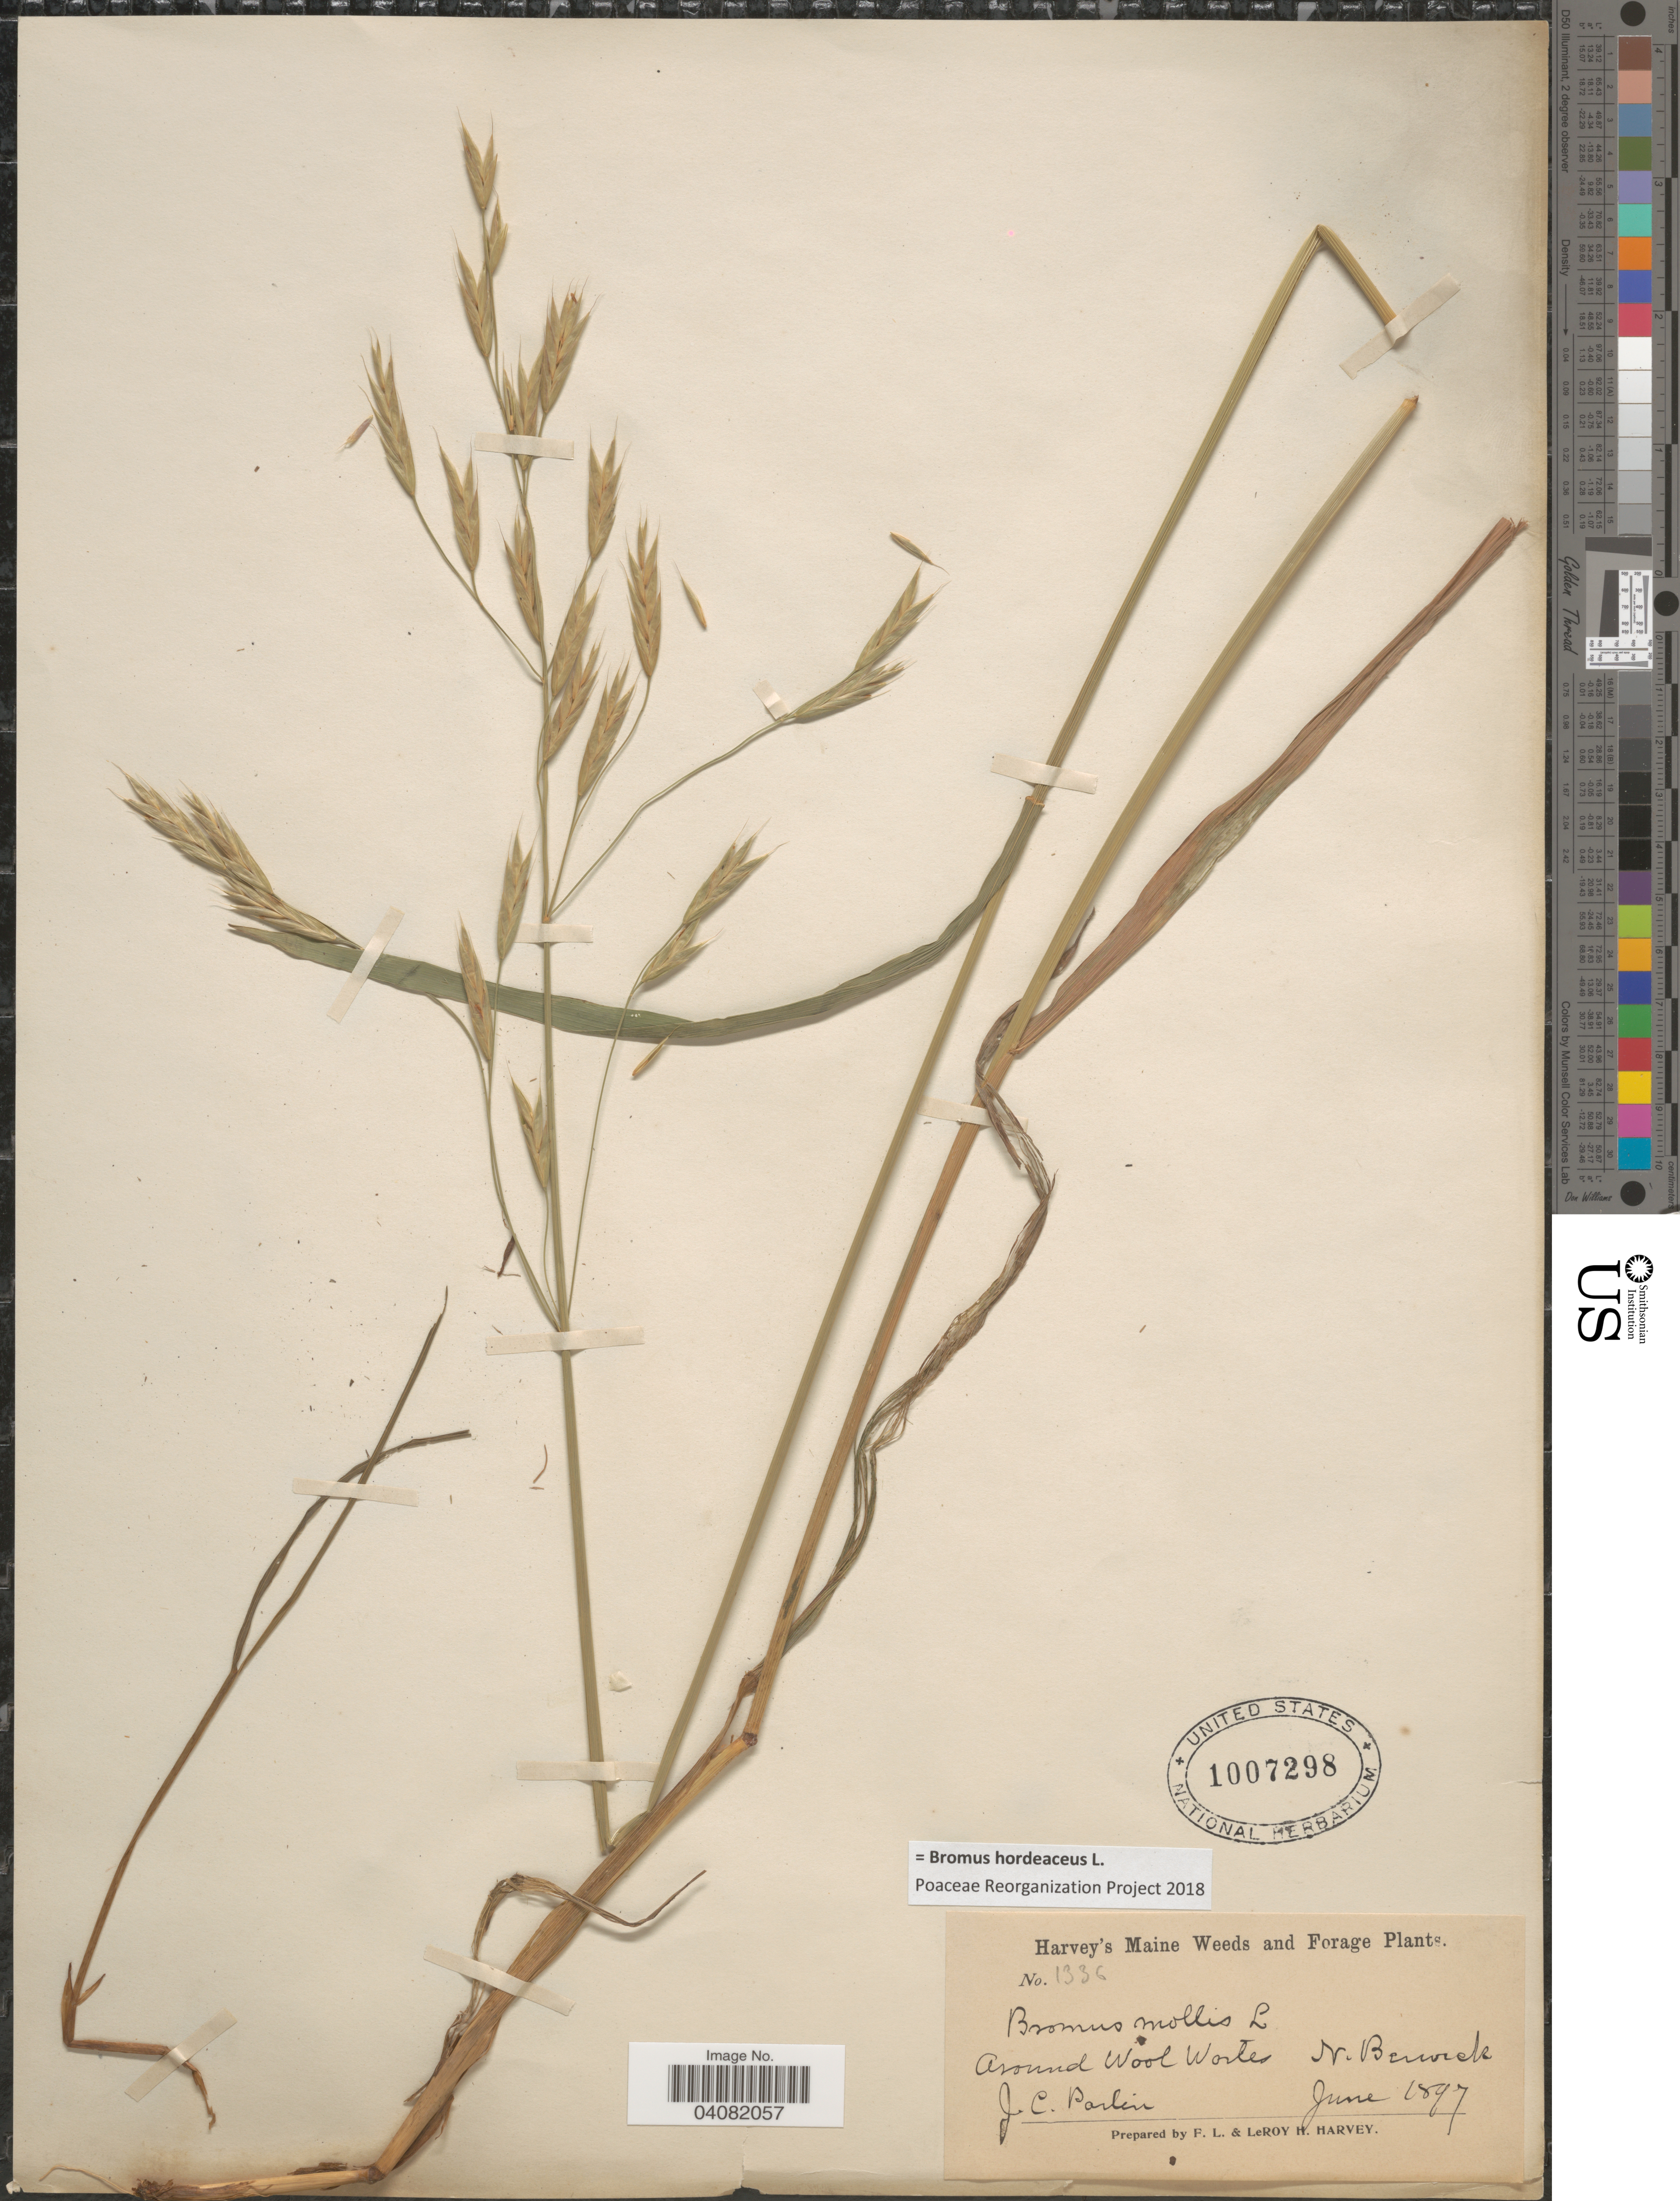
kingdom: Plantae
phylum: Tracheophyta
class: Liliopsida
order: Poales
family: Poaceae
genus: Bromus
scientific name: Bromus hordeaceus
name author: L.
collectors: J. Parlin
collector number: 1336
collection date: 1897-06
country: United States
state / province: Maine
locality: Around Wool Wortes. N. Berwick.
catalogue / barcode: US 1007298